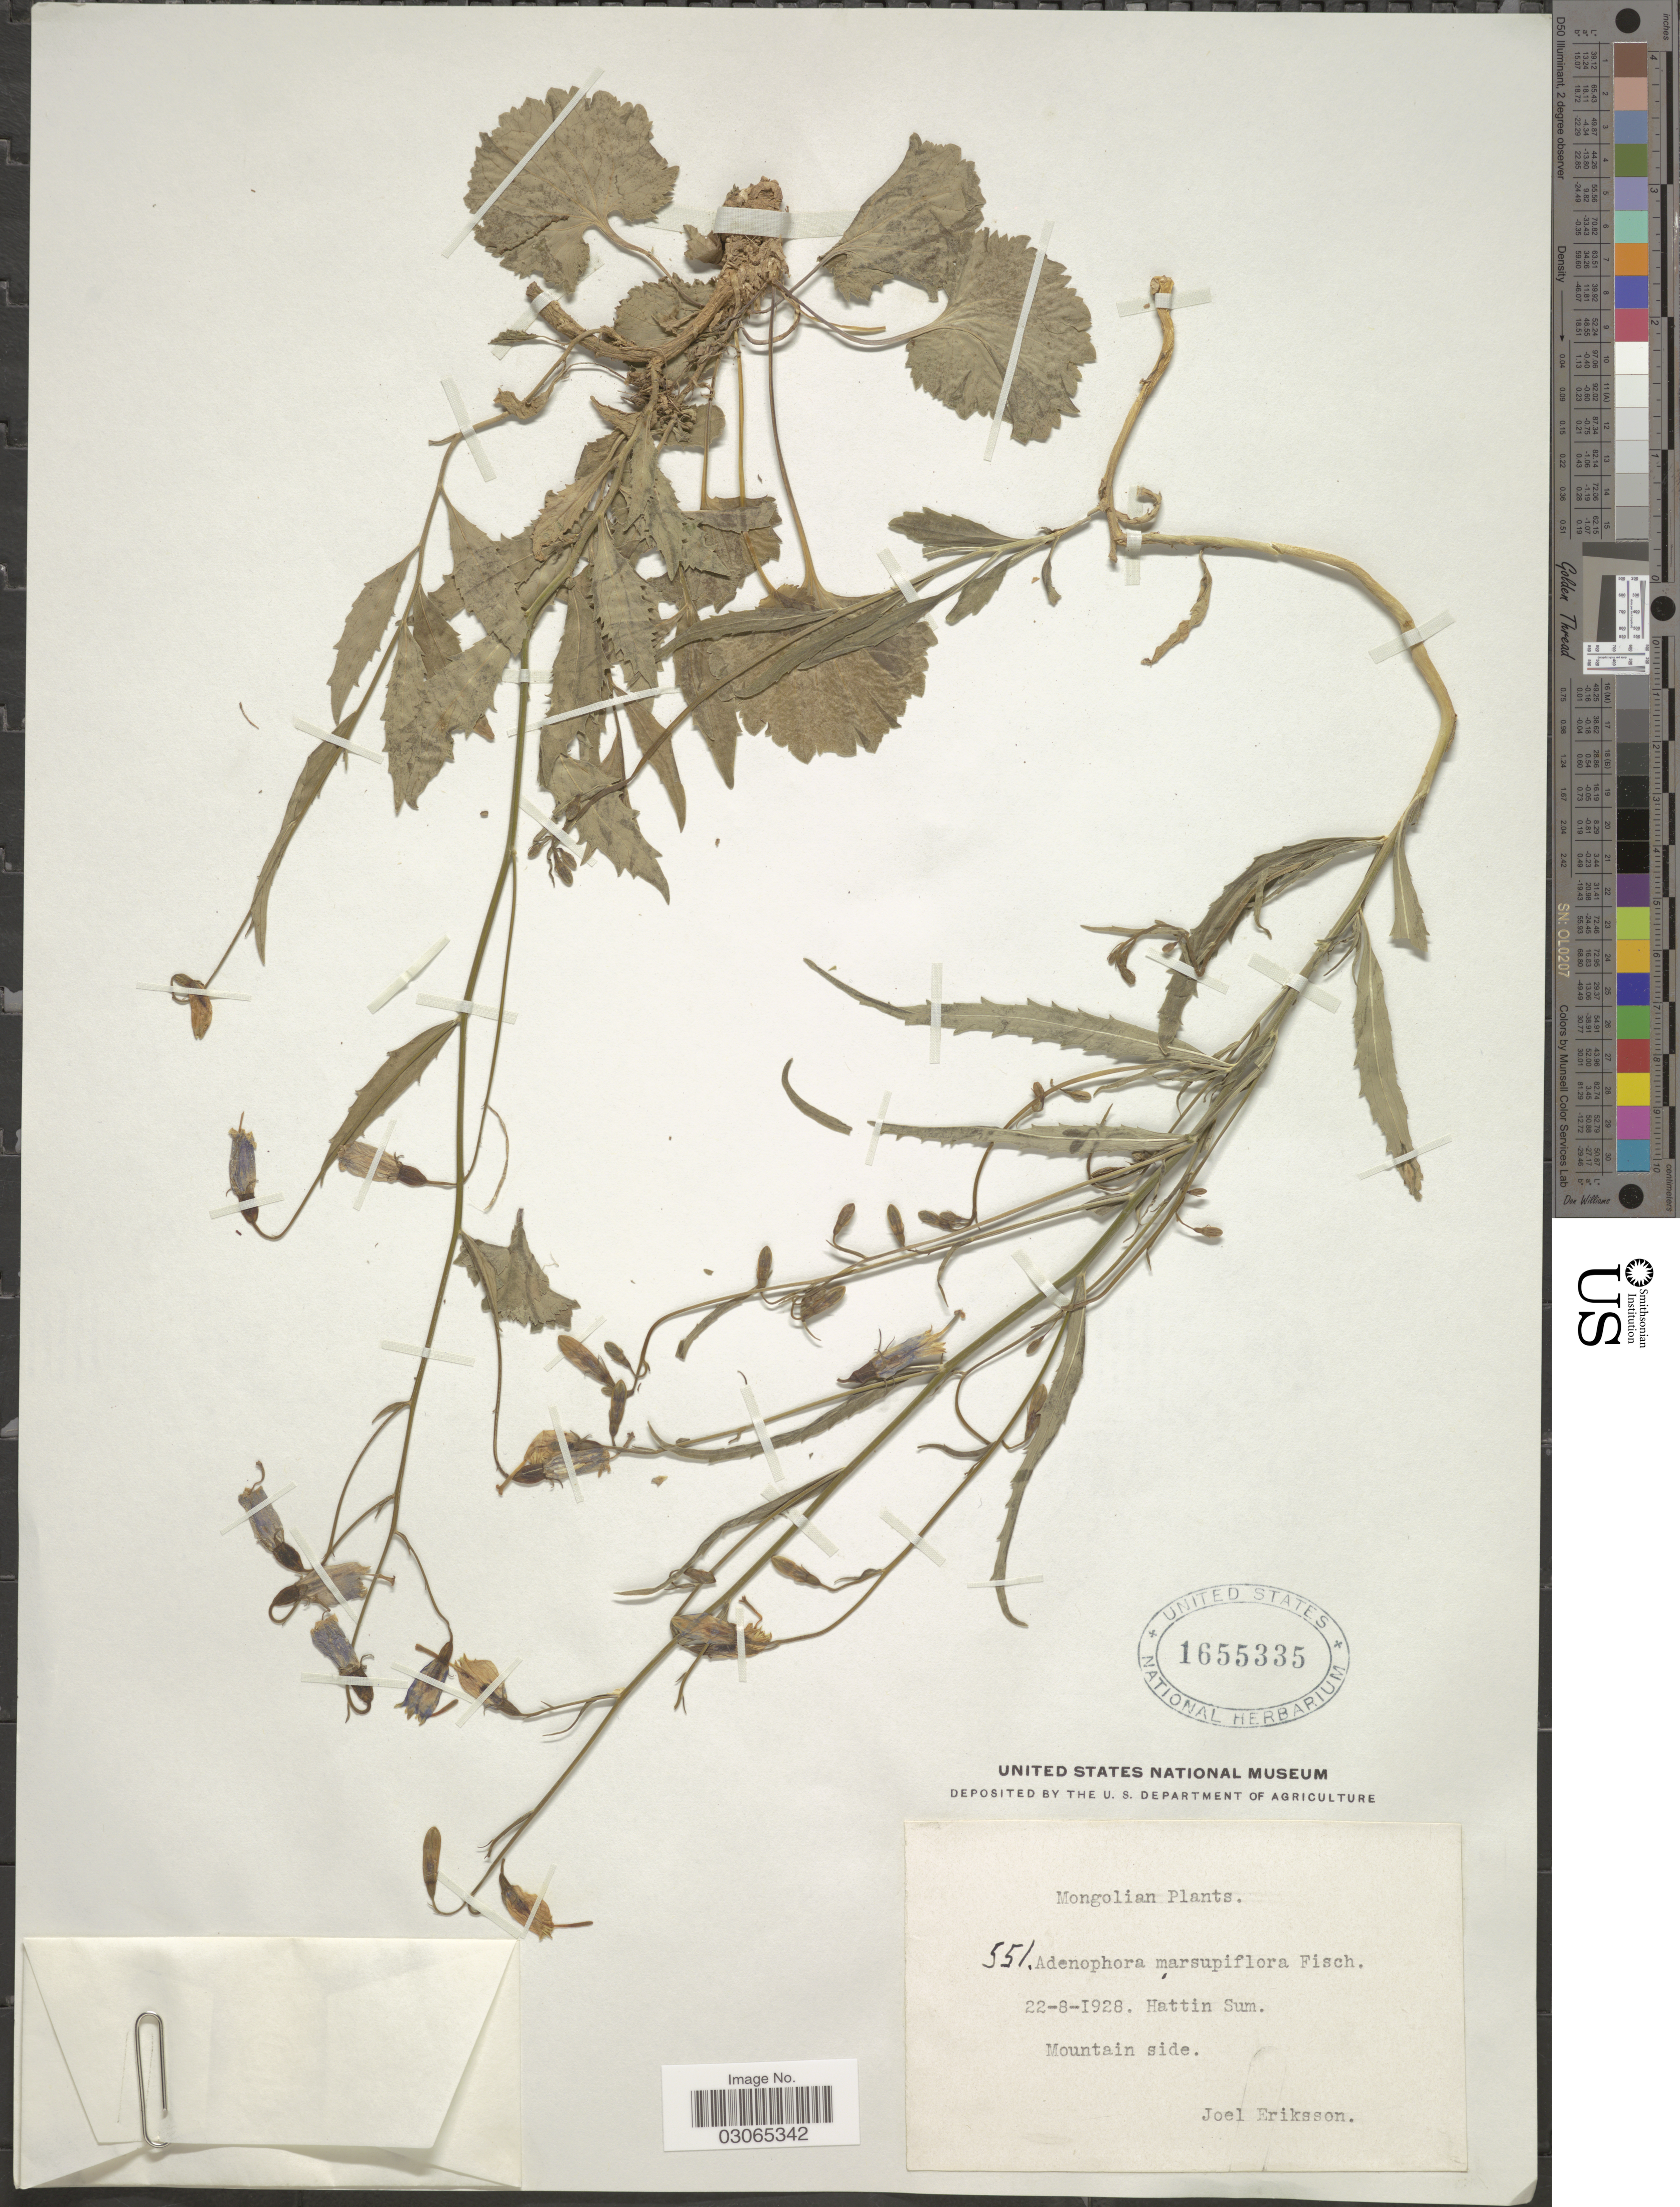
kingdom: Plantae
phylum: Tracheophyta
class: Magnoliopsida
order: Asterales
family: Campanulaceae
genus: Adenophora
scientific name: Adenophora marsupiiflora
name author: Fisch.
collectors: J. Eriksson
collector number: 551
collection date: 1928-08-22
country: Mongolia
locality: Hattin Sum.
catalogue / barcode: US 1655335